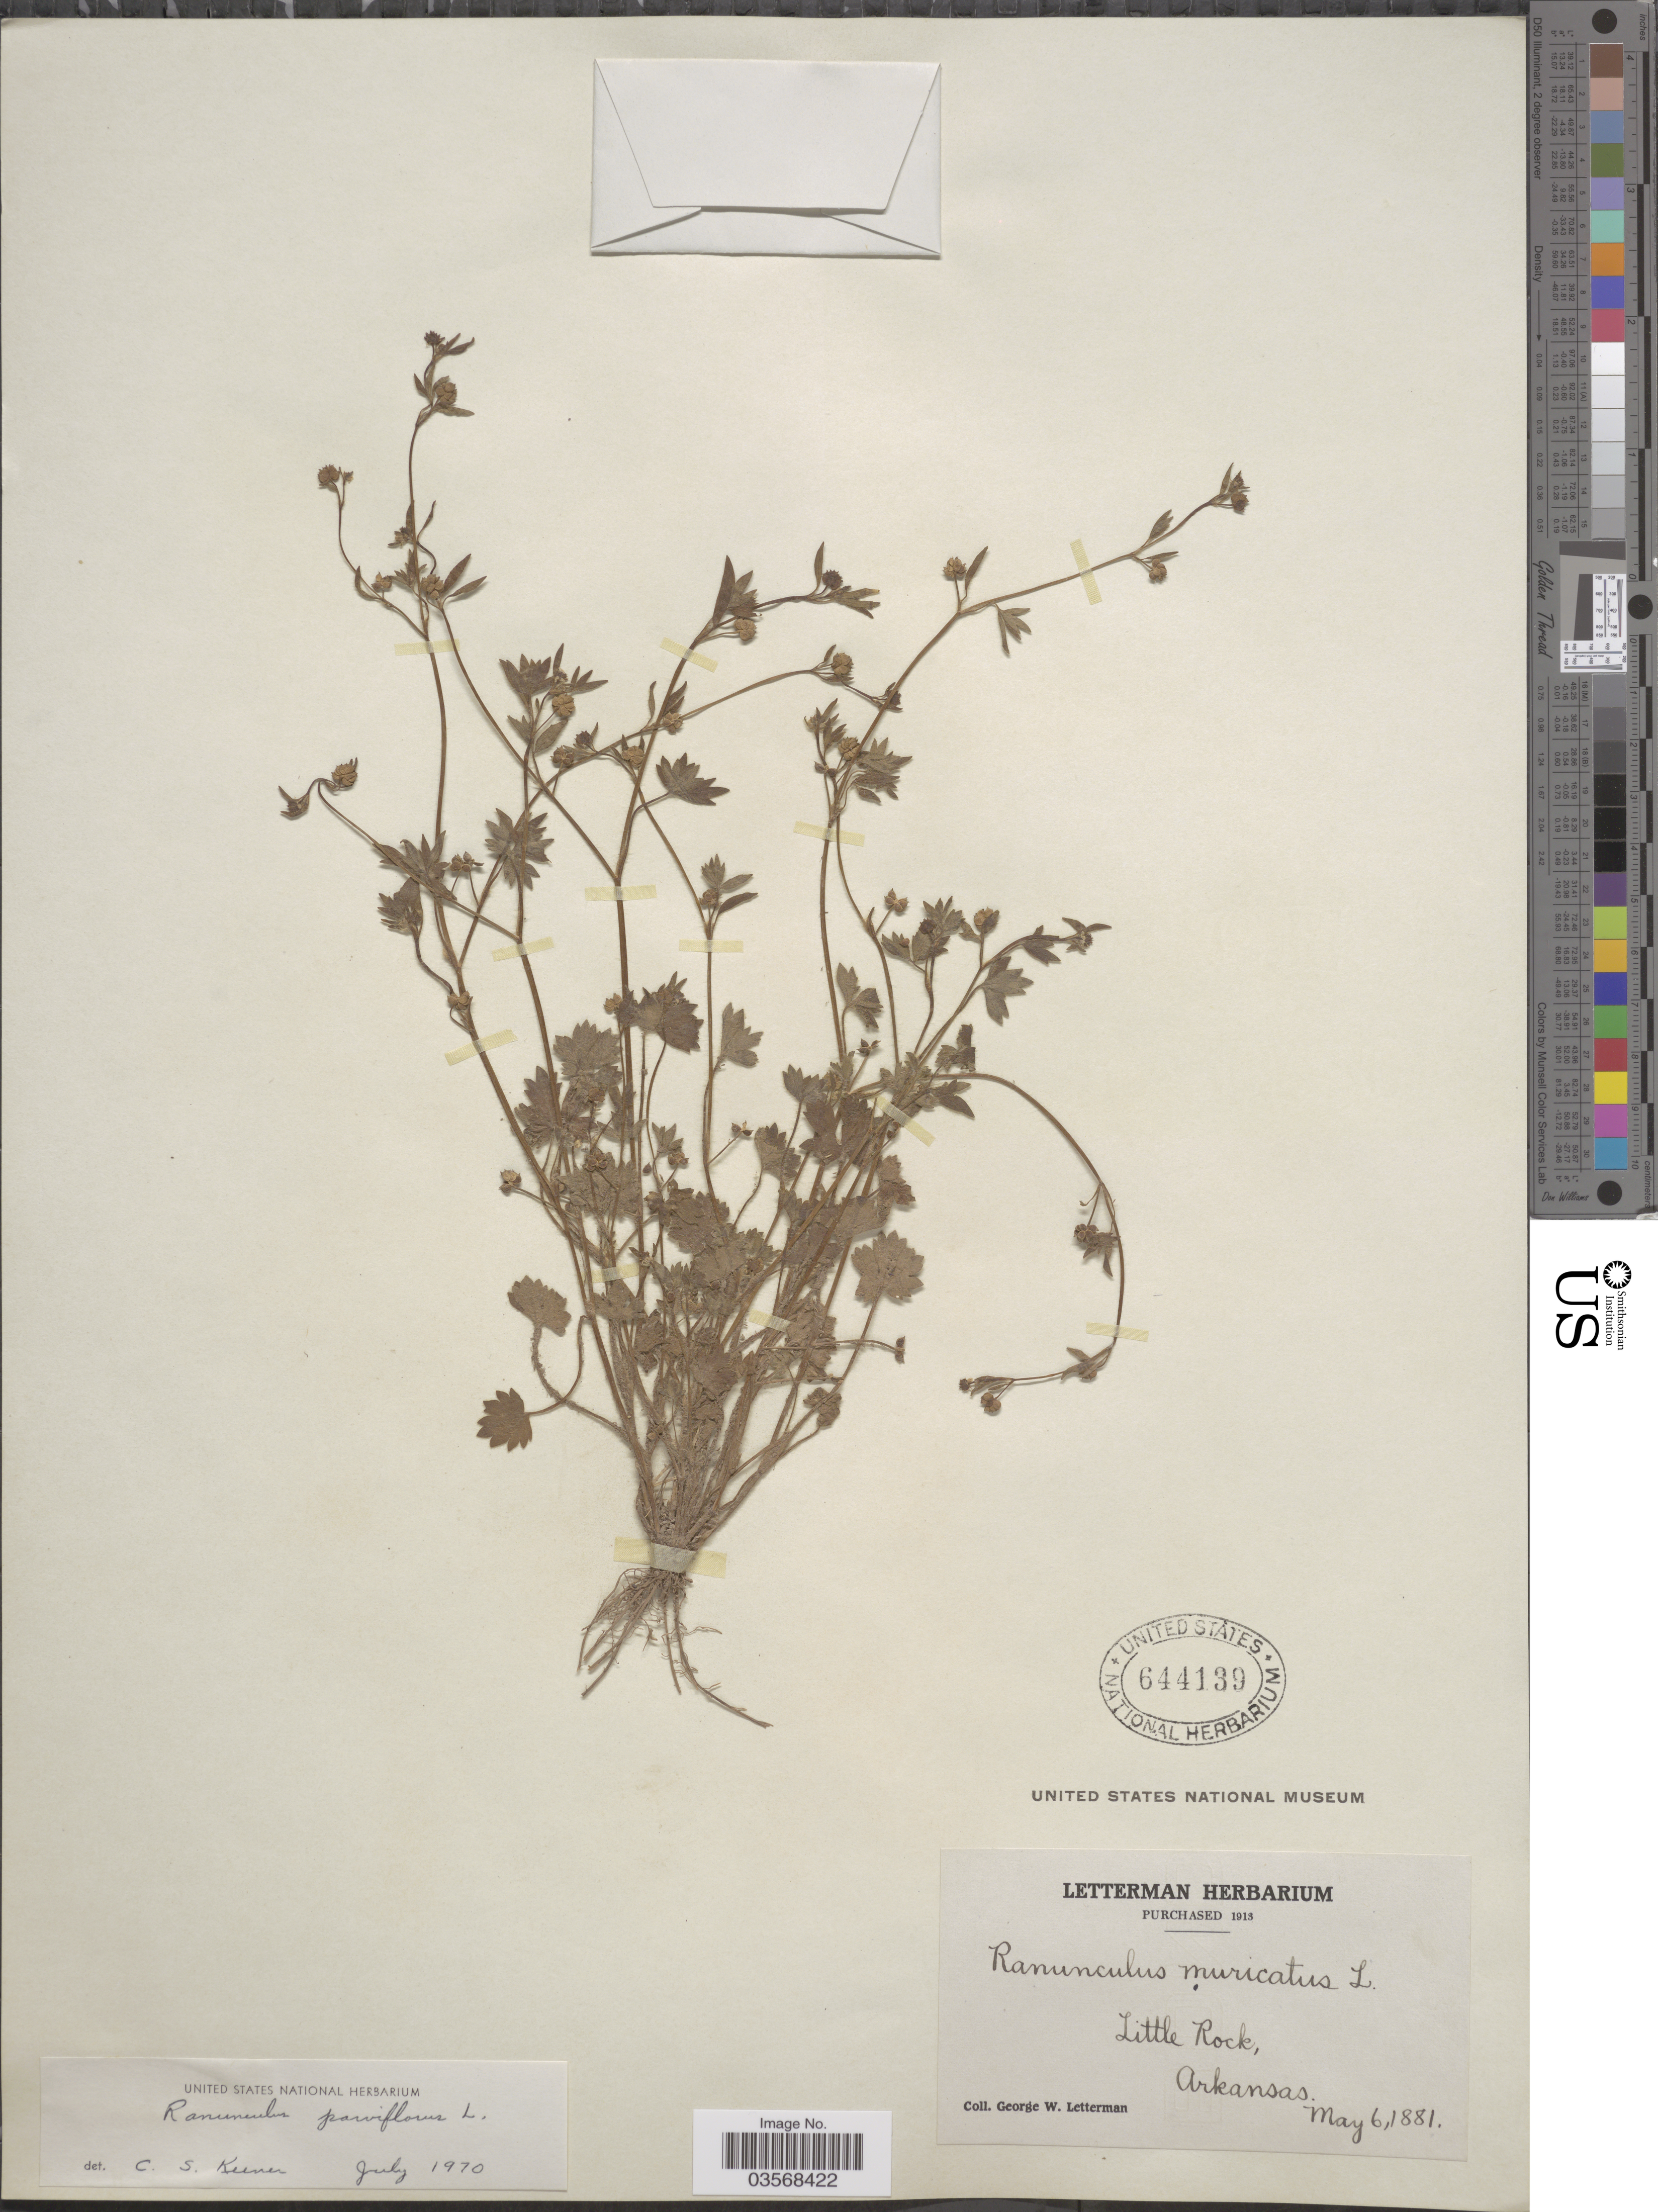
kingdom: Plantae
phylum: Tracheophyta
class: Magnoliopsida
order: Ranunculales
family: Ranunculaceae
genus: Ranunculus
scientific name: Ranunculus parviflorus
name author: L.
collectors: G. W. Letterman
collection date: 1881-05-06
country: United States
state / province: Arkansas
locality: Little Rock.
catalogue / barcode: US 644139